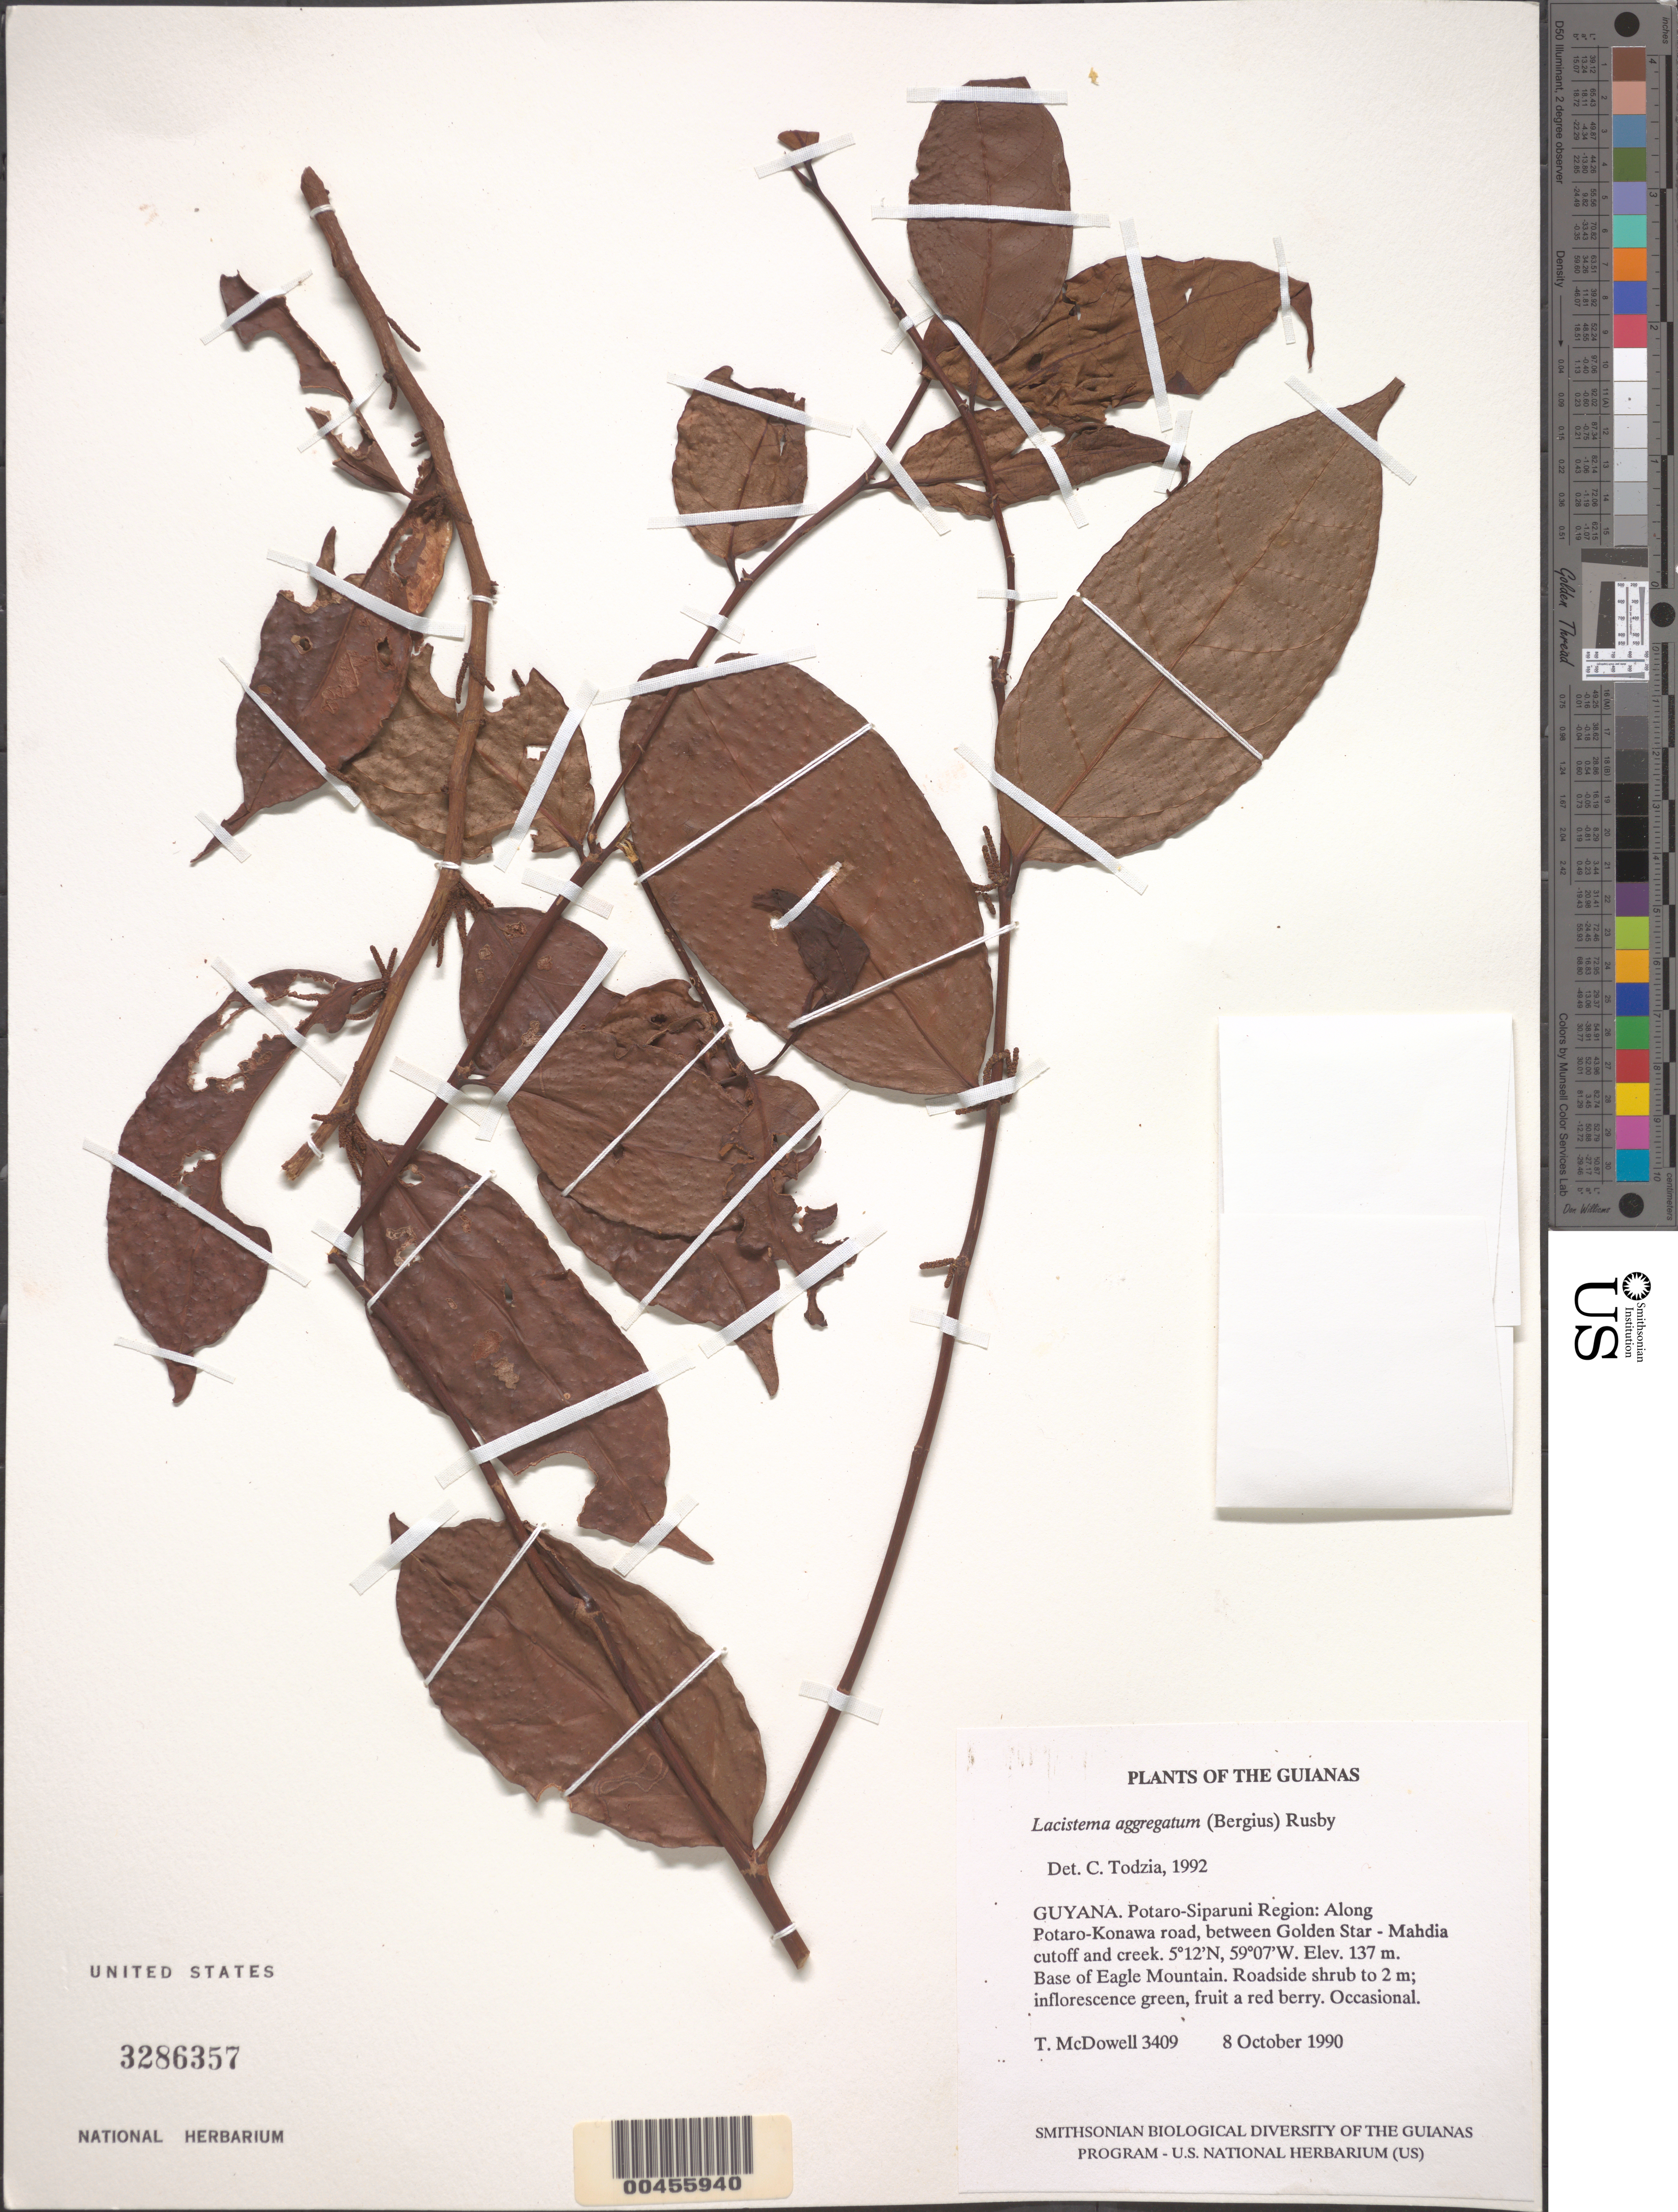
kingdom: Plantae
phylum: Tracheophyta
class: Magnoliopsida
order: Malpighiales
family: Lacistemataceae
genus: Lacistema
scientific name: Lacistema aggregatum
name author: (P.J. Bergius) Rusby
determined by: Todzia, C. A., (TEX), University of Texas Austin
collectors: T. McDowell & D. Gopaul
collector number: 3409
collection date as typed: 8 October 1990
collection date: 1990-10-08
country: Guyana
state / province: Potaro-Siparuni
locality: Along Potaro-Konawa road, between Golden Star - Mahdia cutoff and creek. Base of Eagle Mountain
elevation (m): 137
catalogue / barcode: US 3286357